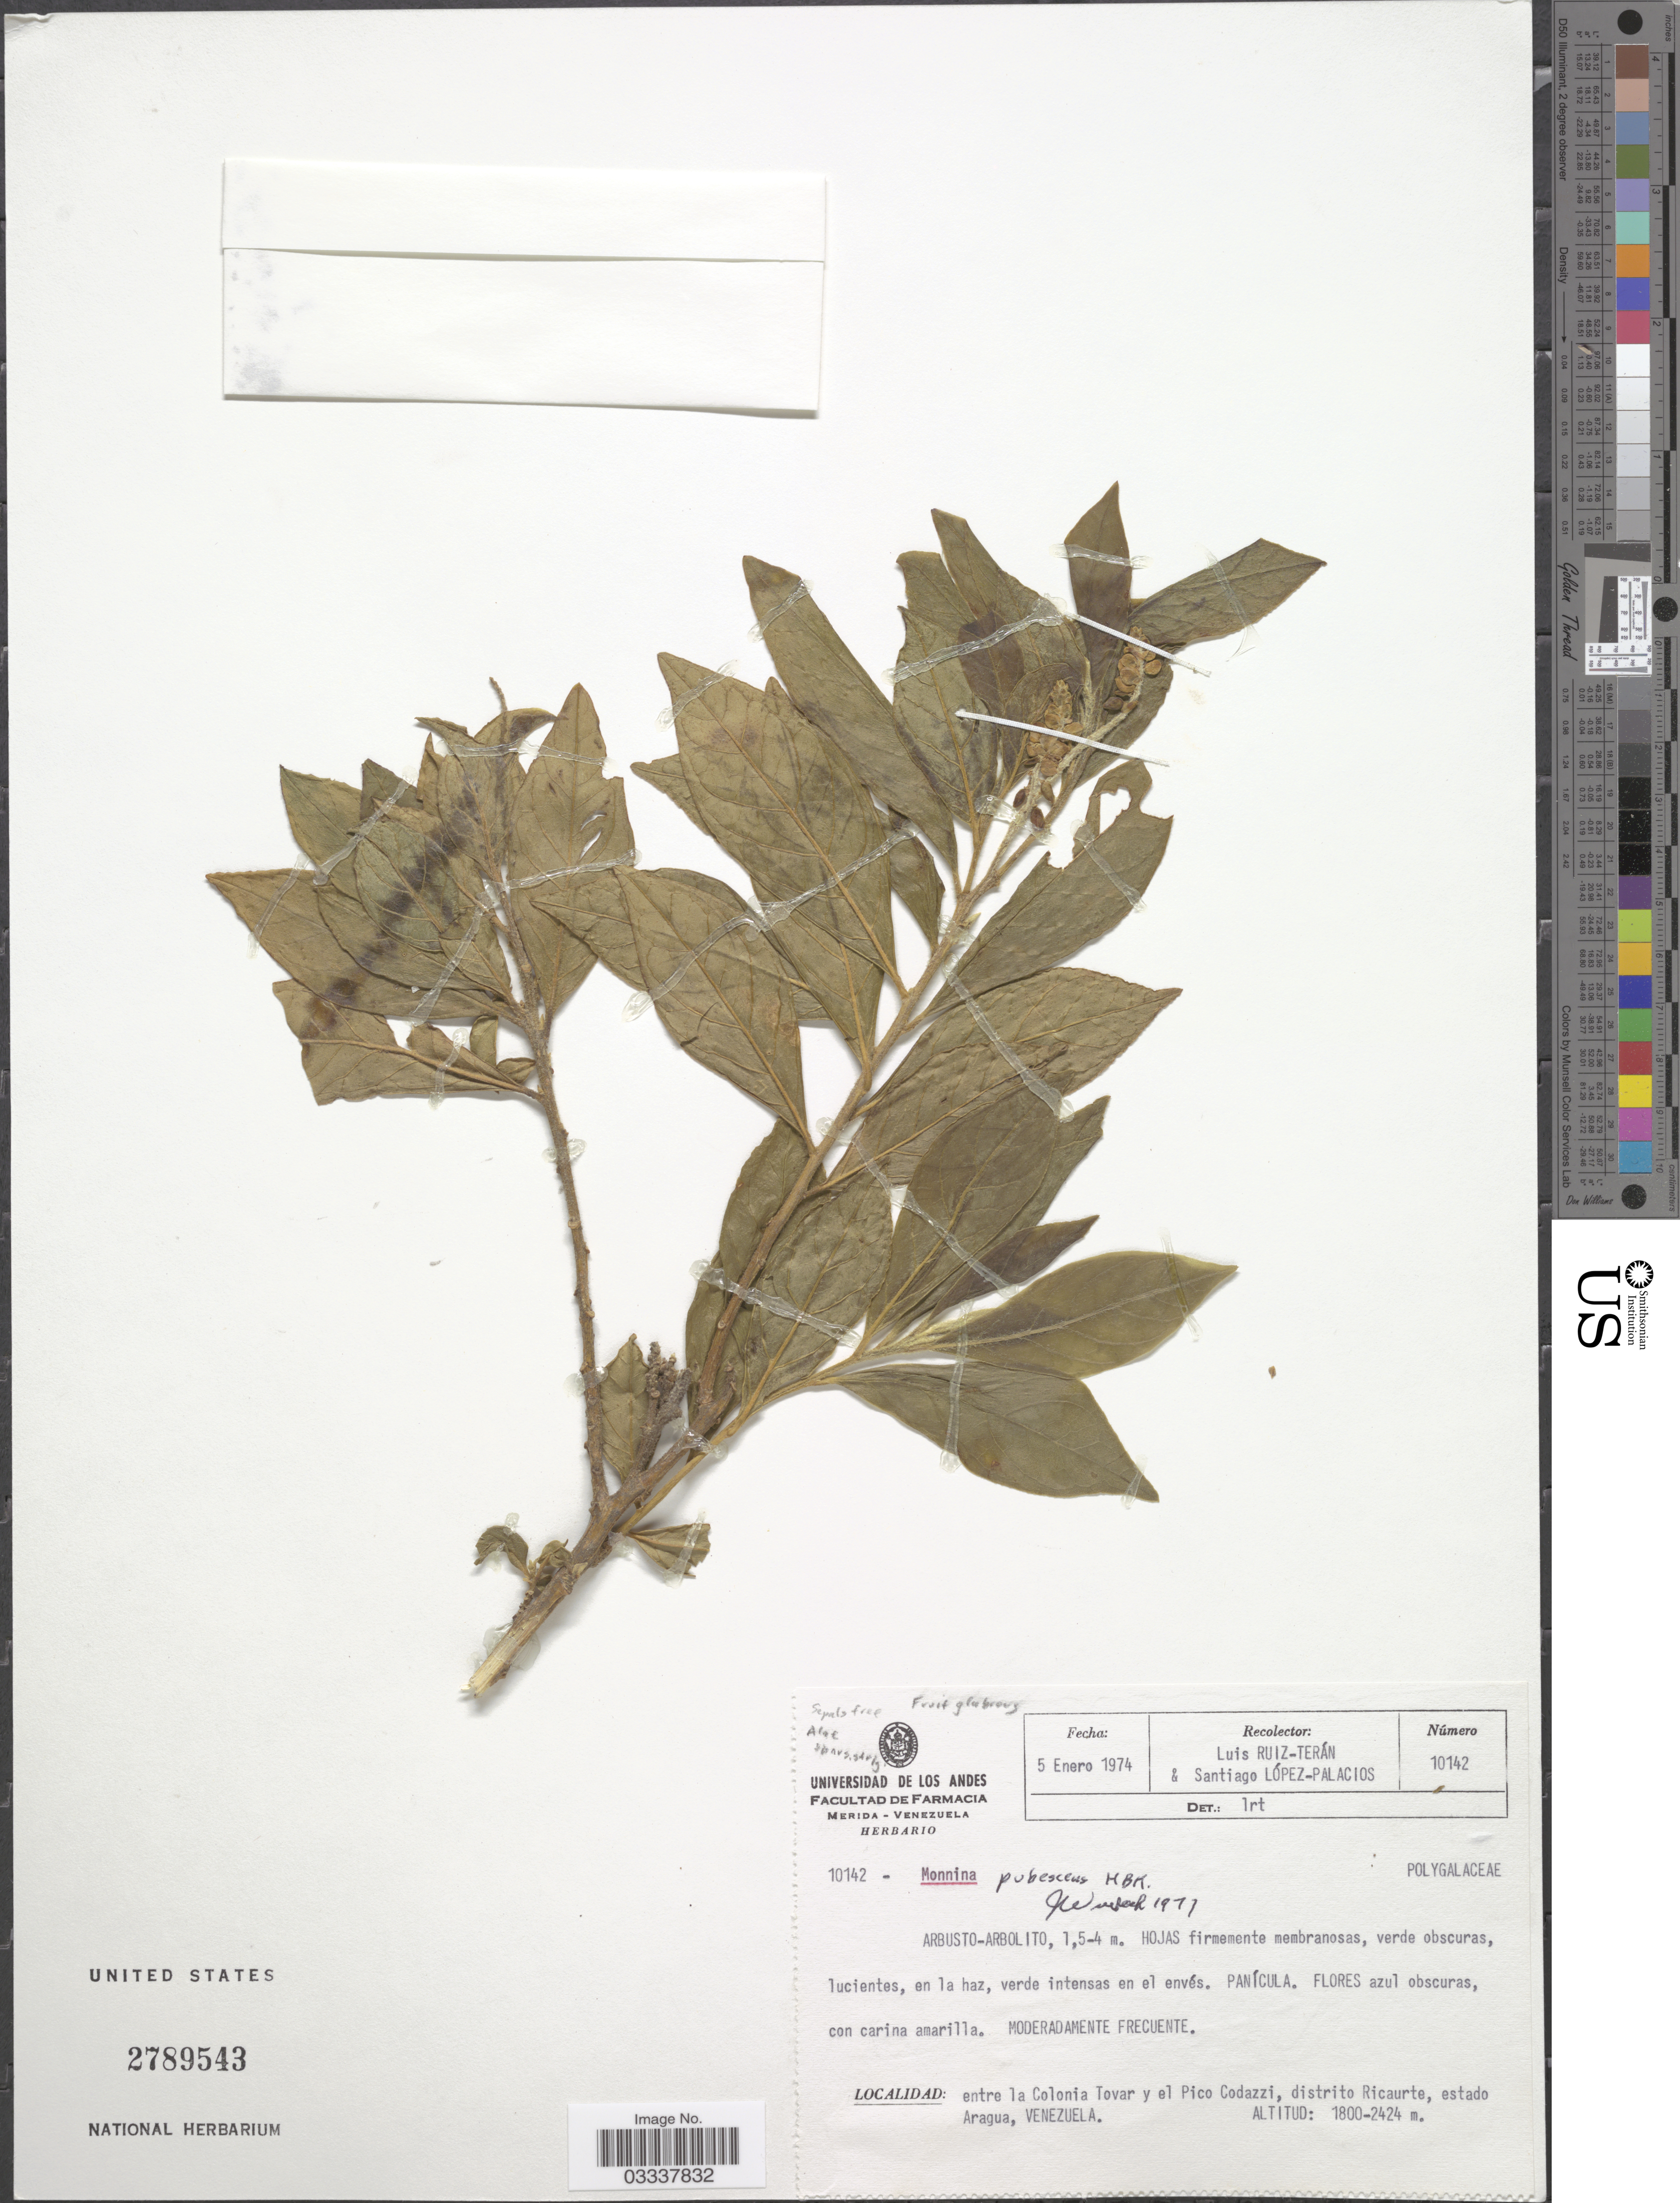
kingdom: Plantae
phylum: Tracheophyta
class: Magnoliopsida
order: Fabales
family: Polygalaceae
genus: Monnina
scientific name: Monnina pubescens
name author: Kunth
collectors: L. Teran & S. López-Palacios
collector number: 10142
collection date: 1974-01-05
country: Venezuela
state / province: Aragua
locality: Entre la Colonia Tovar y el Pico Codazzi, distrito Ricaurte.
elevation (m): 1800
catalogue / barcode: US 2789543